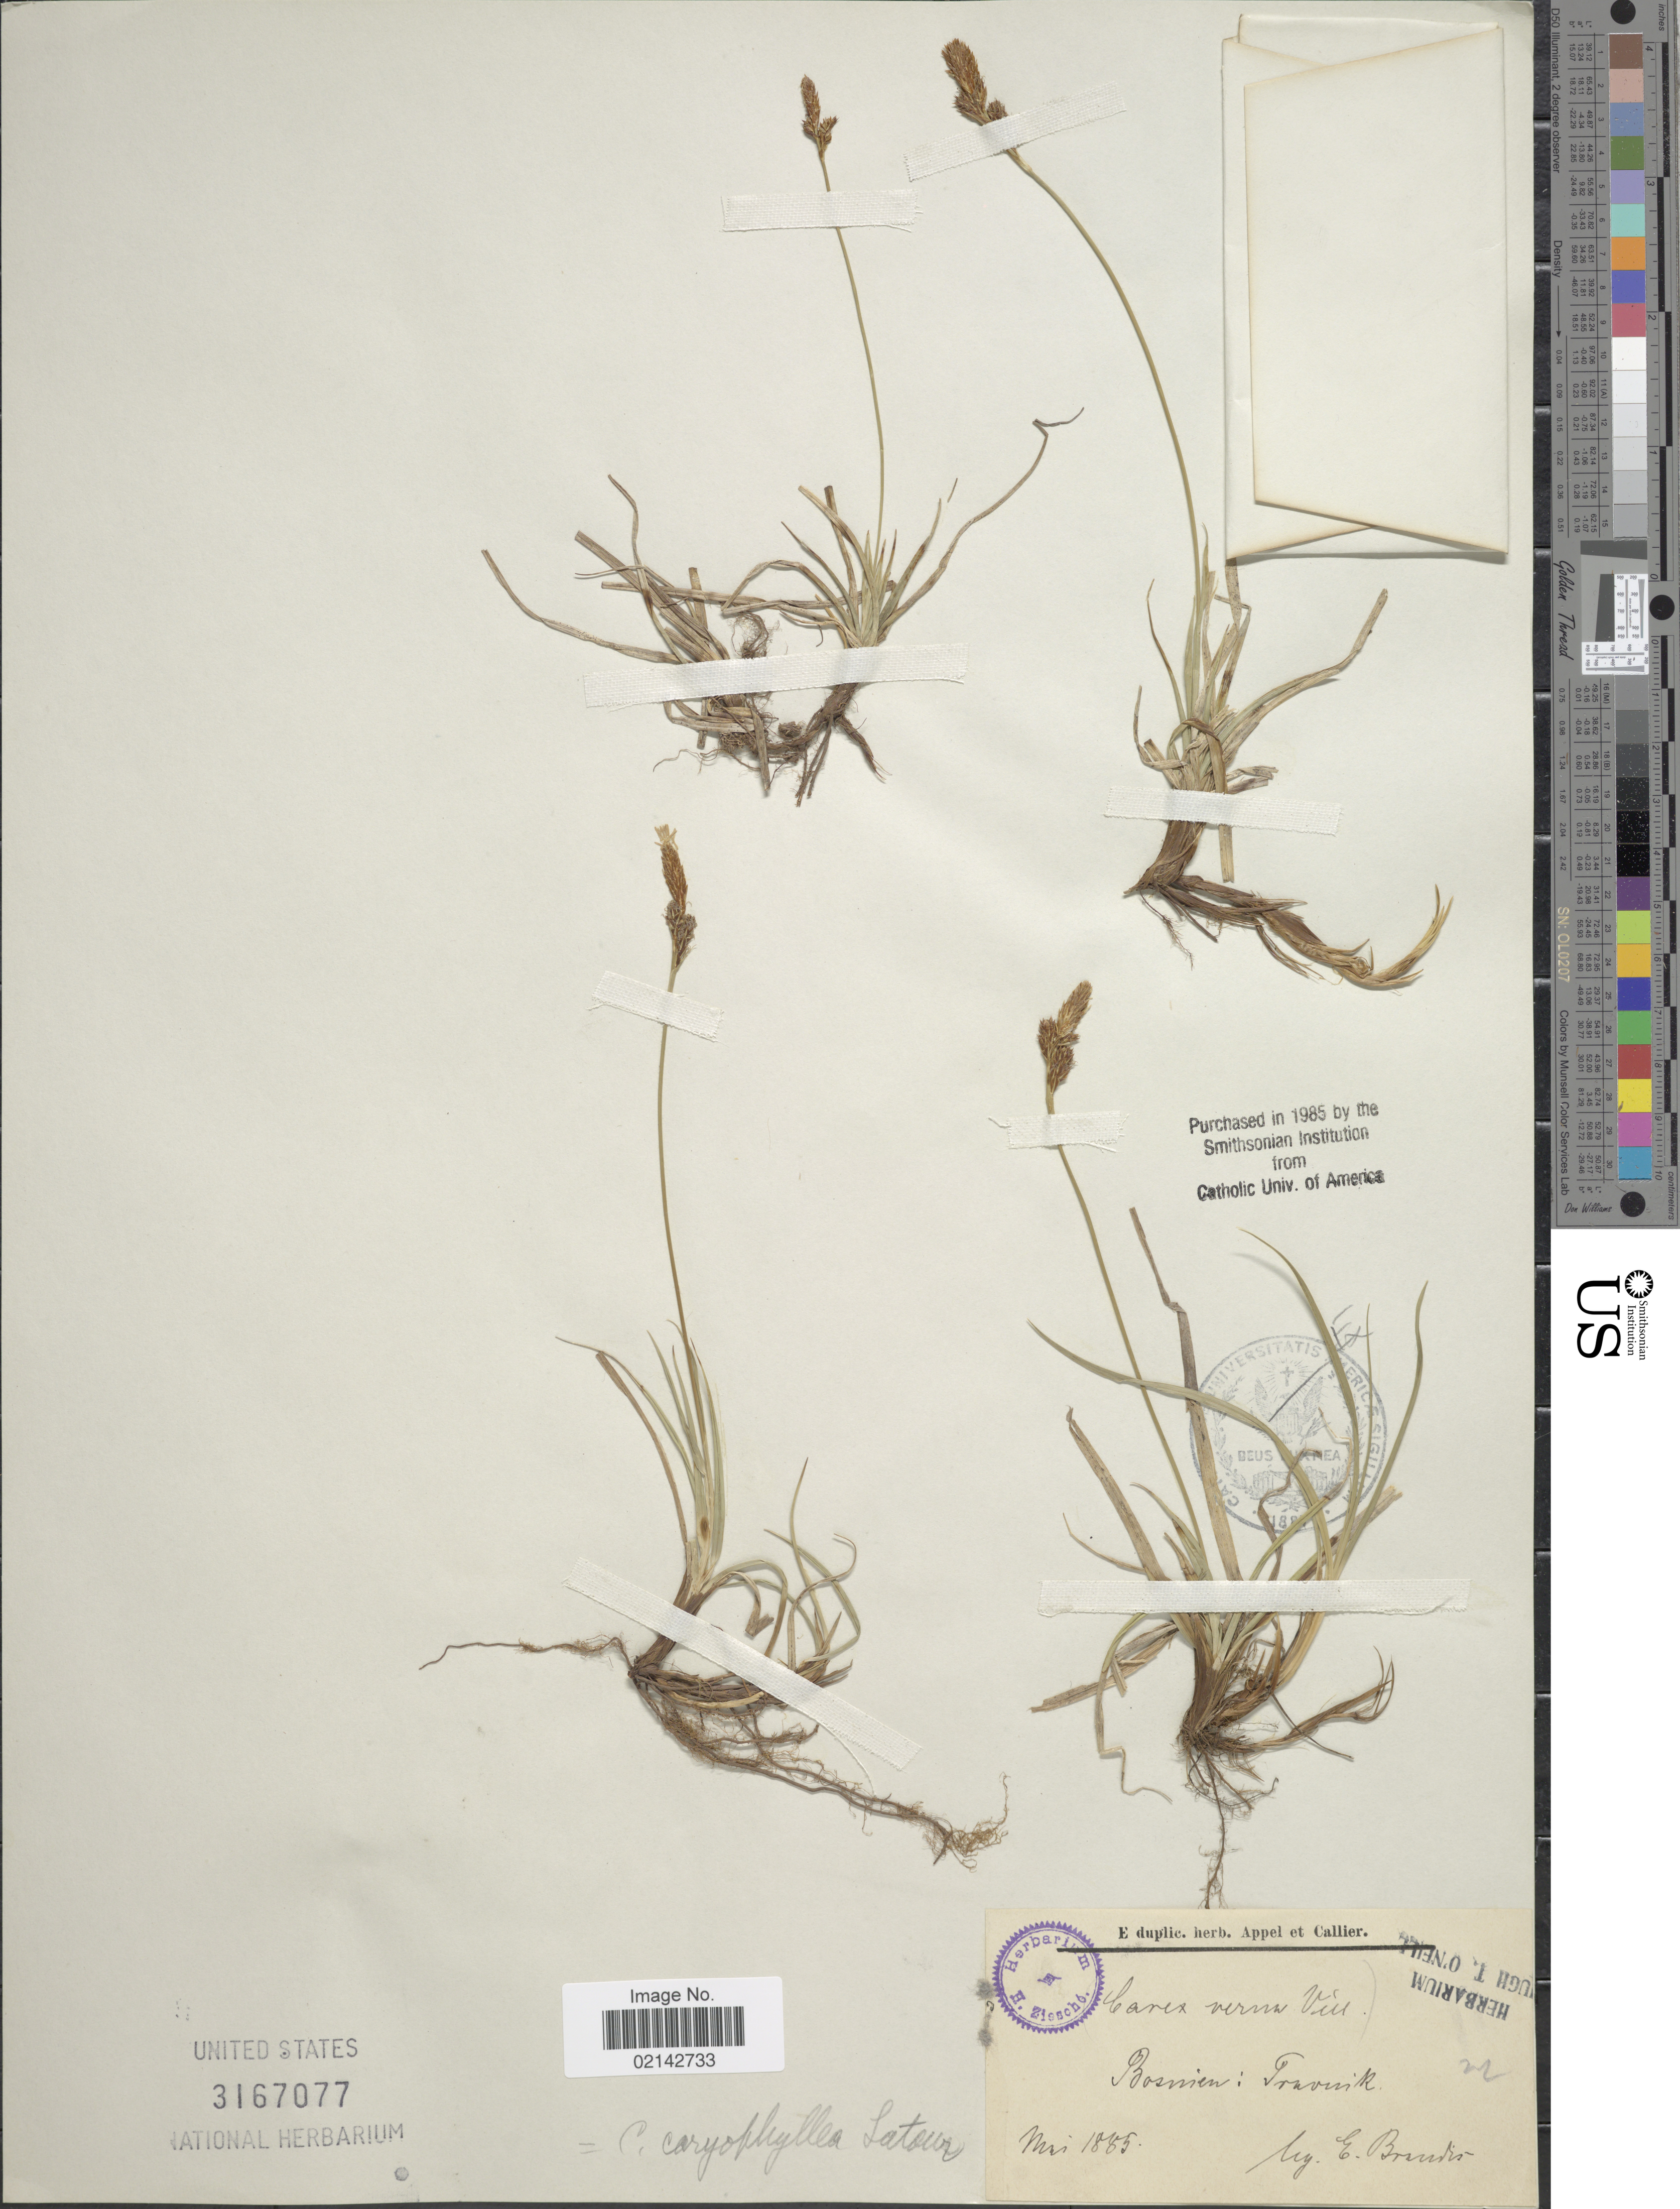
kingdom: Plantae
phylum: Tracheophyta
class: Liliopsida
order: Poales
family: Cyperaceae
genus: Carex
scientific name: Carex caryophyllea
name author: Latourr.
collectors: E. Brandis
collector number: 22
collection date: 1885-05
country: Bosnia and Herzegovina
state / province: Federation of B&H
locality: [Central Bosnia Canton] Bosnien: Travnik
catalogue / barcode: US 3167077